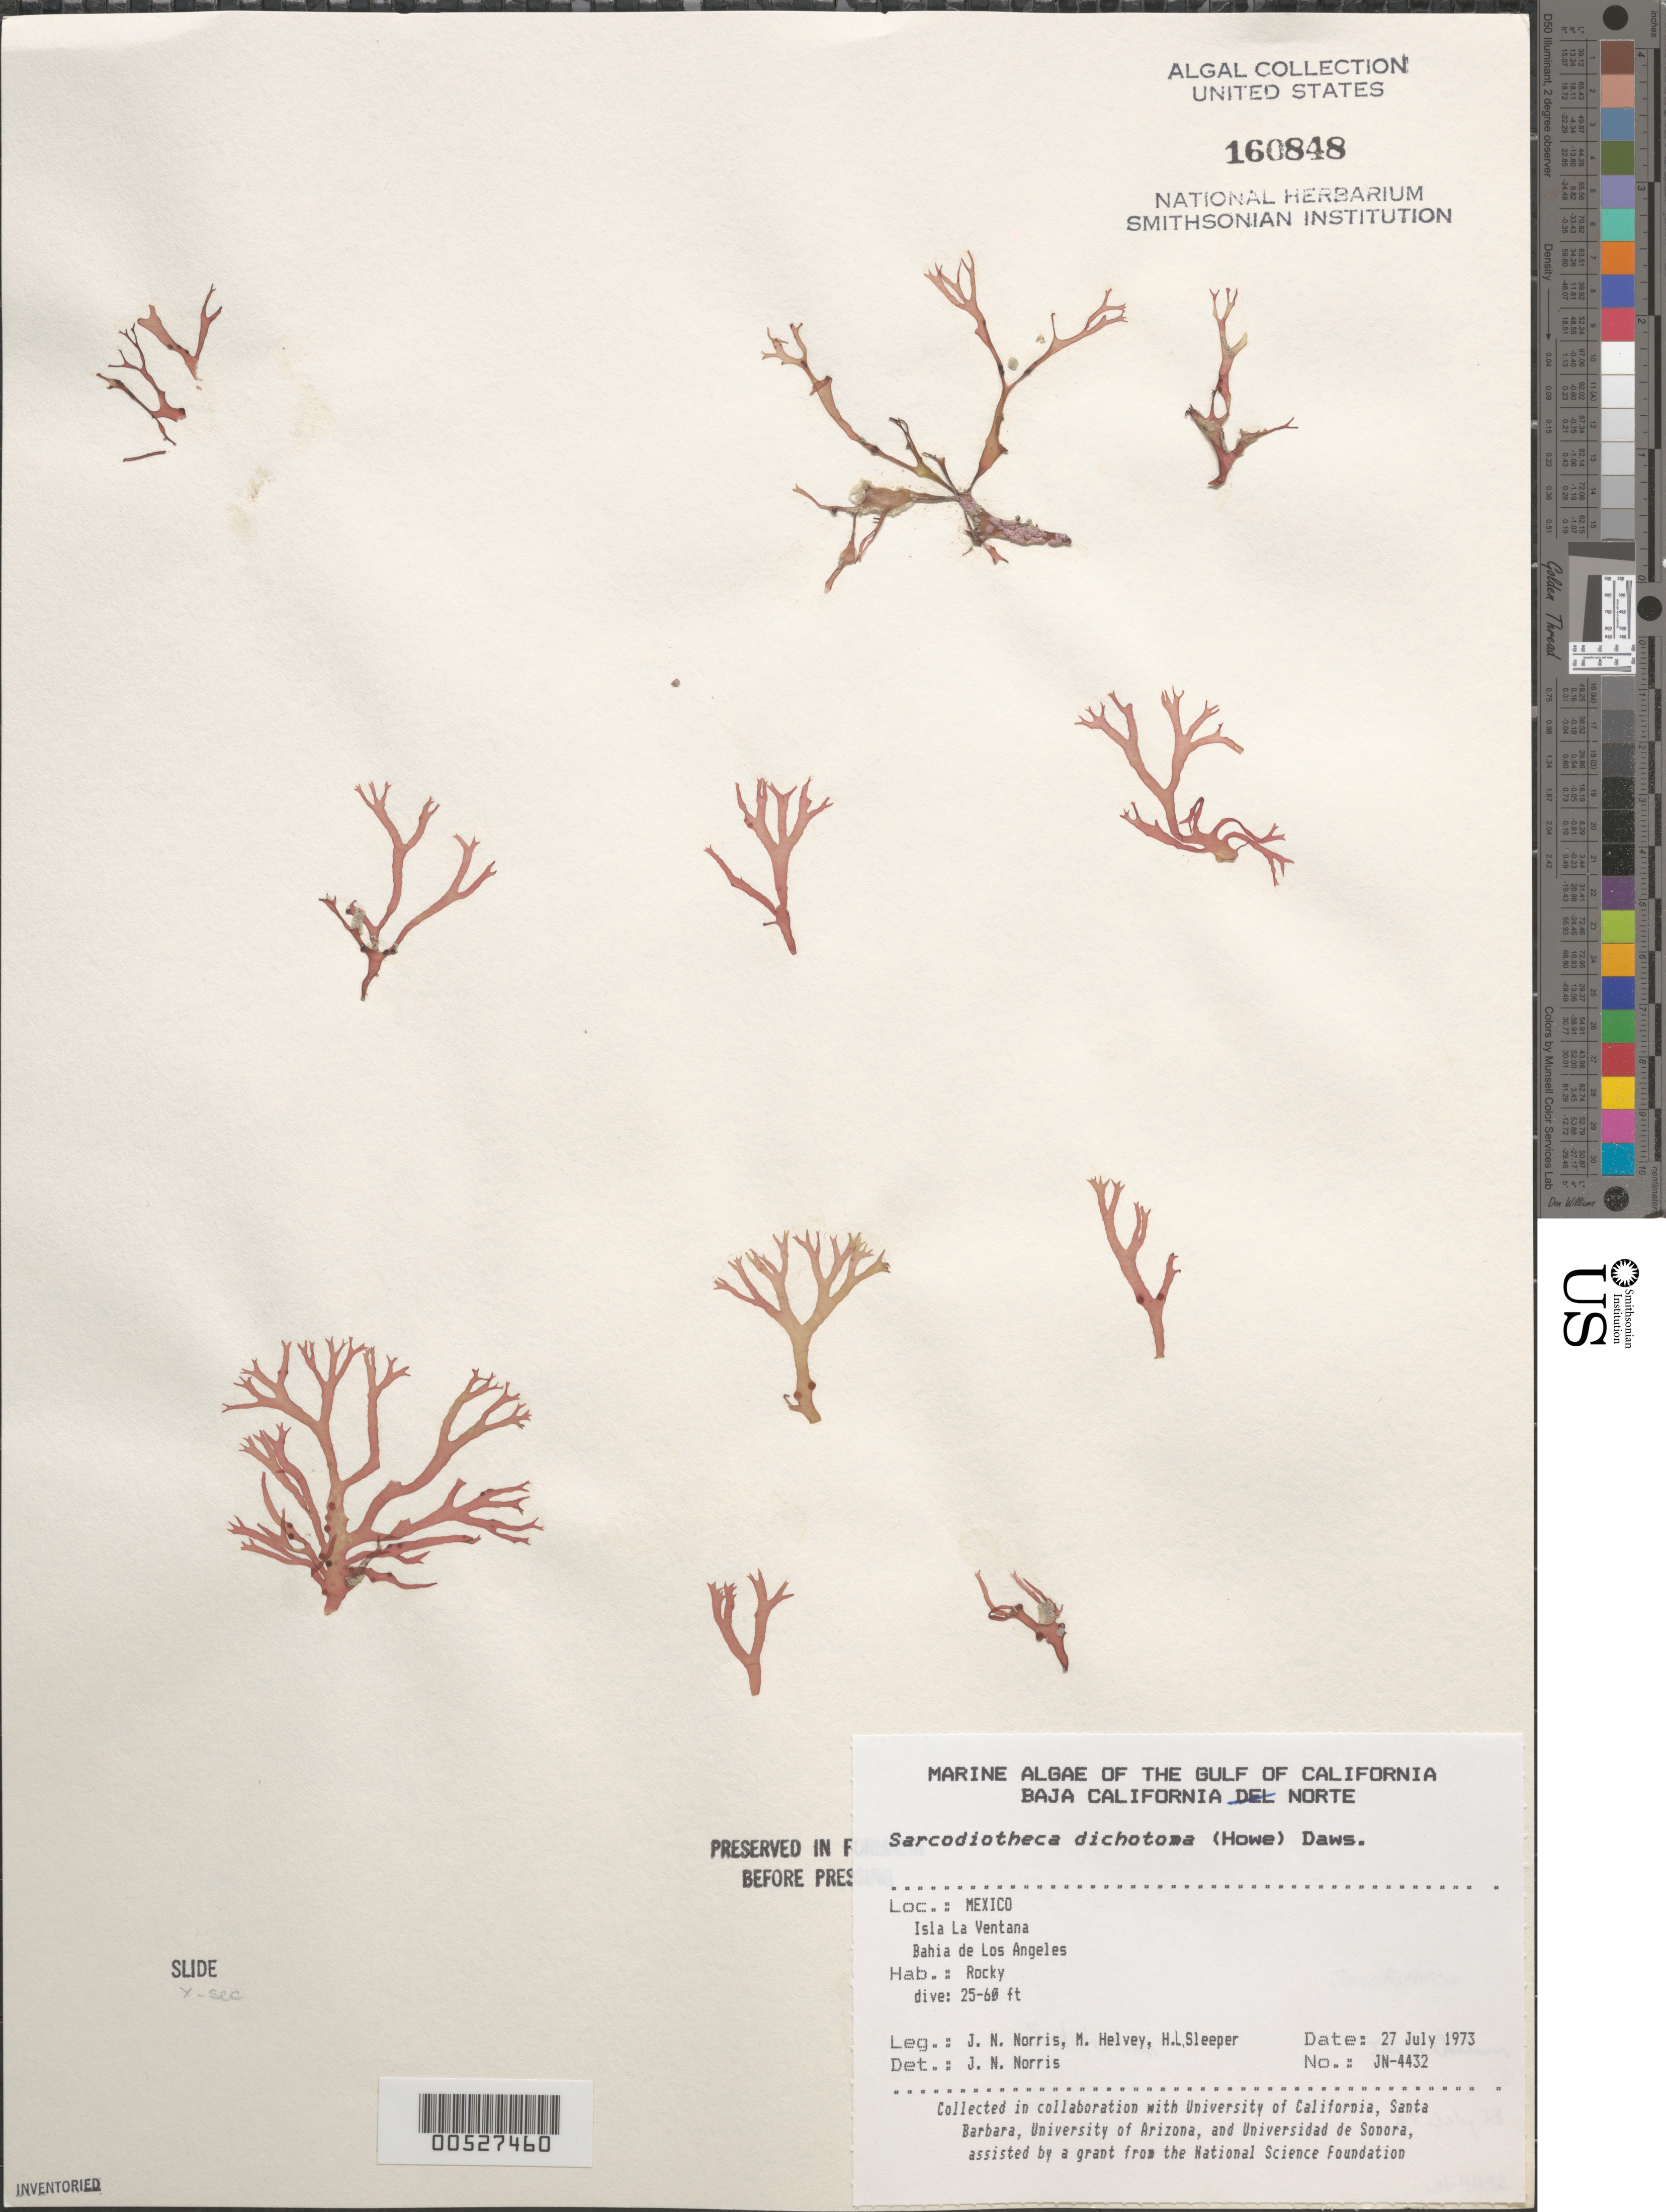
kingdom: Plantae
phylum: Rhodophyta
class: Florideophyceae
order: Gigartinales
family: Solieriaceae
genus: Sarcodiotheca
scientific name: Sarcodiotheca dichotoma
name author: (M. Howe) E.Y. Dawson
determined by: Norris, James N.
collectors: J. N. Norris, M. Helvey & H. Sleeper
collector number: JN-4432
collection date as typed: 27 Jul 1973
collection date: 1973-07-27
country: Mexico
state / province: Baja California Norte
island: Isla la Ventana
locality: Bahia de Los Angeles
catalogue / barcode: US 160848